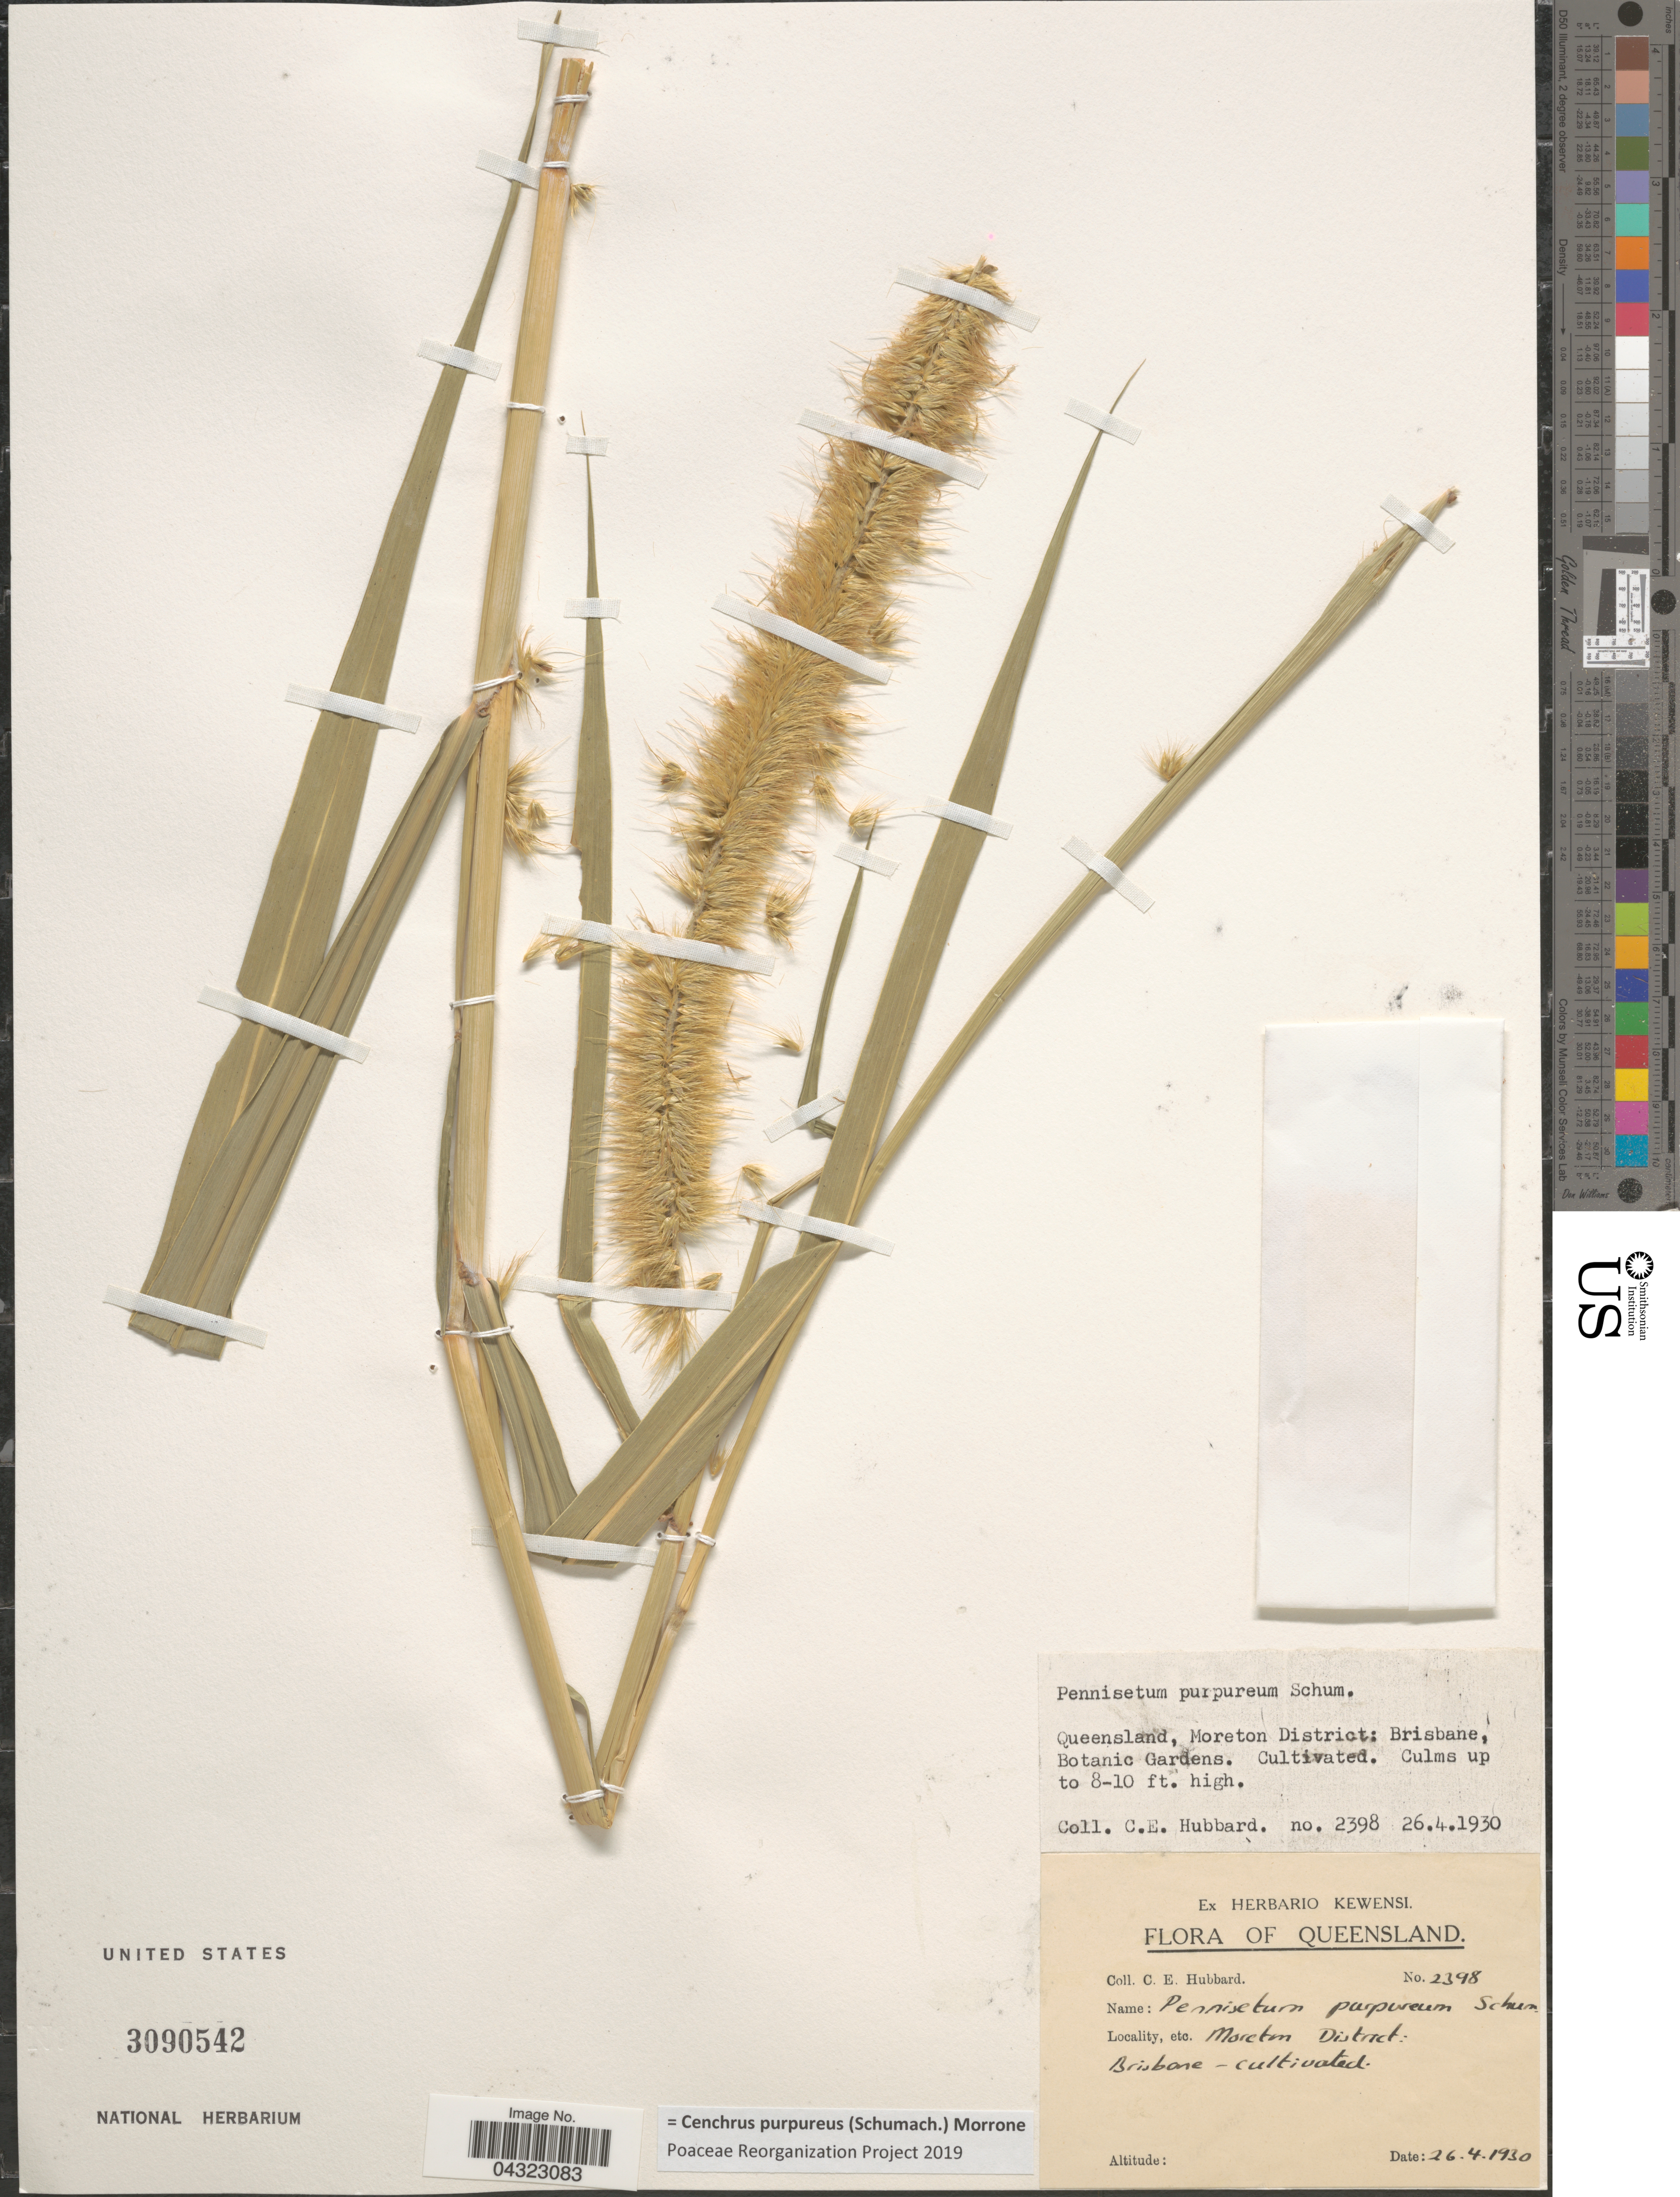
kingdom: Plantae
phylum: Tracheophyta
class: Liliopsida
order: Poales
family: Poaceae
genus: Cenchrus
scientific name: Cenchrus purpureus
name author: (Schumach.) Morrone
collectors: C. E. Hubbard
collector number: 2398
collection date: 1930-04-26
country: Australia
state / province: Queensland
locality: Moreton District. Brisbane-cultivated,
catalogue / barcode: US 3090542